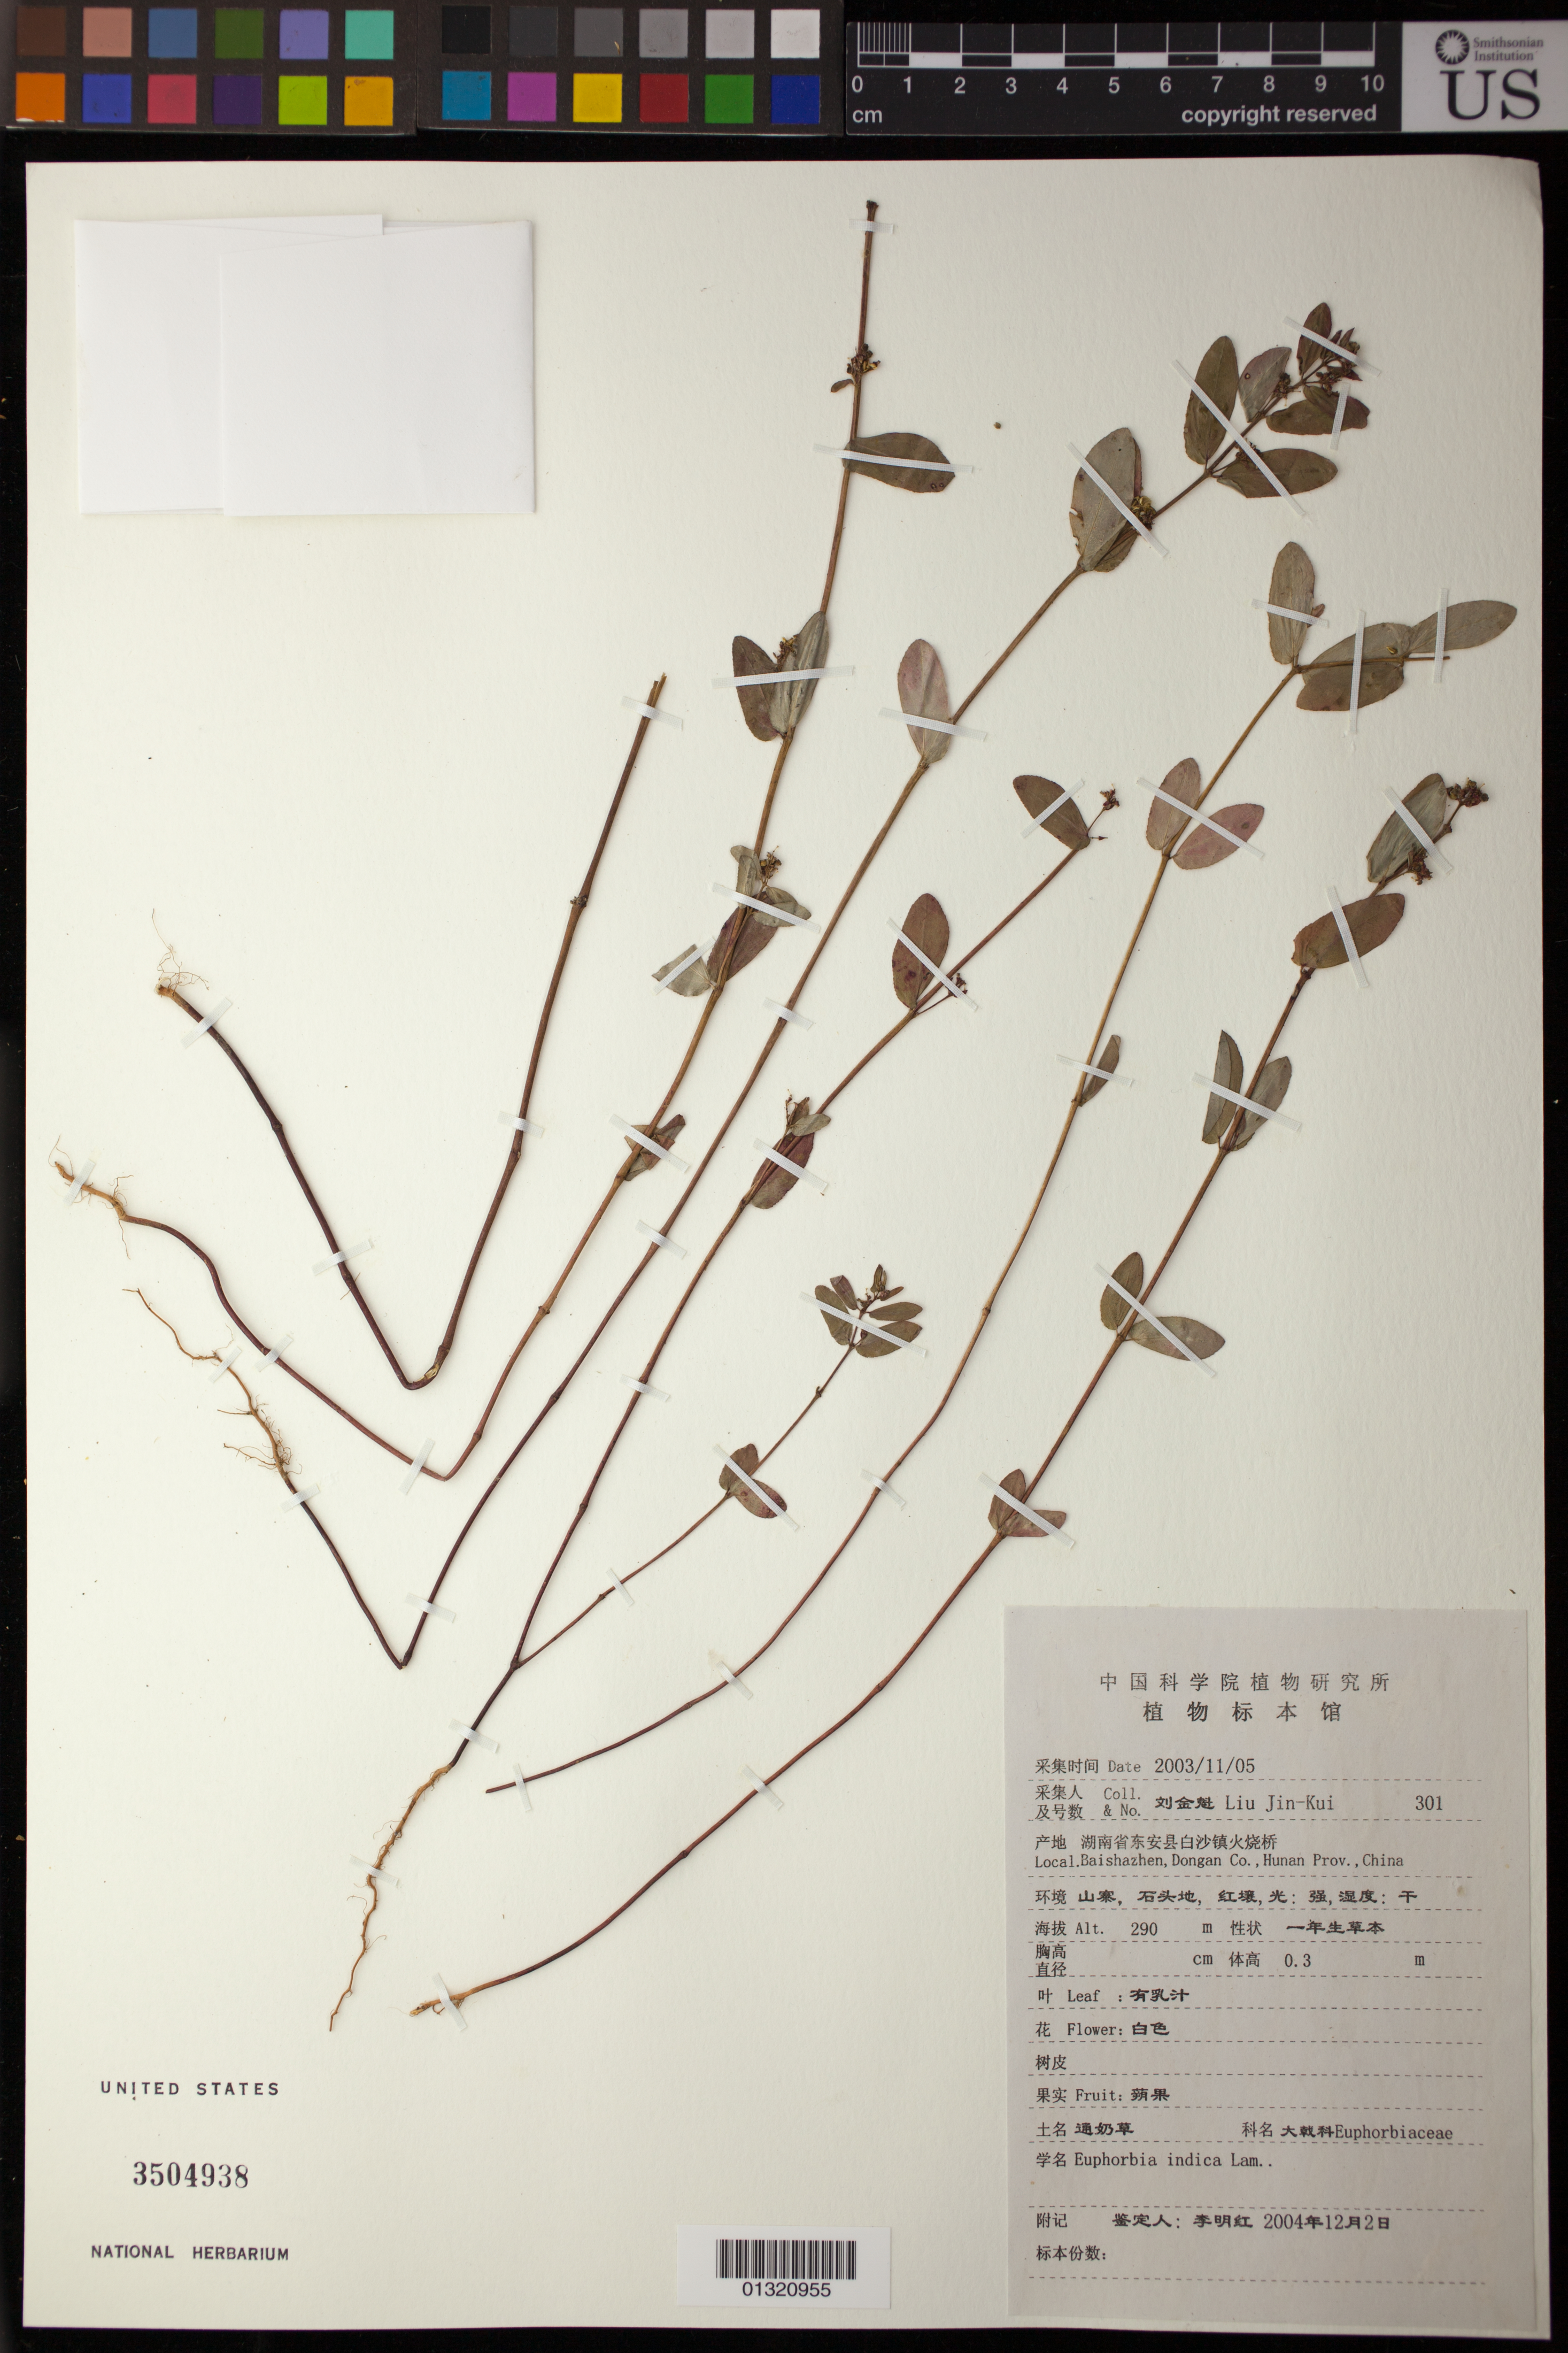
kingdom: Plantae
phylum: Tracheophyta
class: Magnoliopsida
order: Malpighiales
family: Euphorbiaceae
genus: Euphorbia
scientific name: Euphorbia indica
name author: Lam.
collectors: Liu Jin-Kui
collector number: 301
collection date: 2003-11-05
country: China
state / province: Hunan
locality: Local. Baishazhen, Dongan Co,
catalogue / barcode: US 3504938